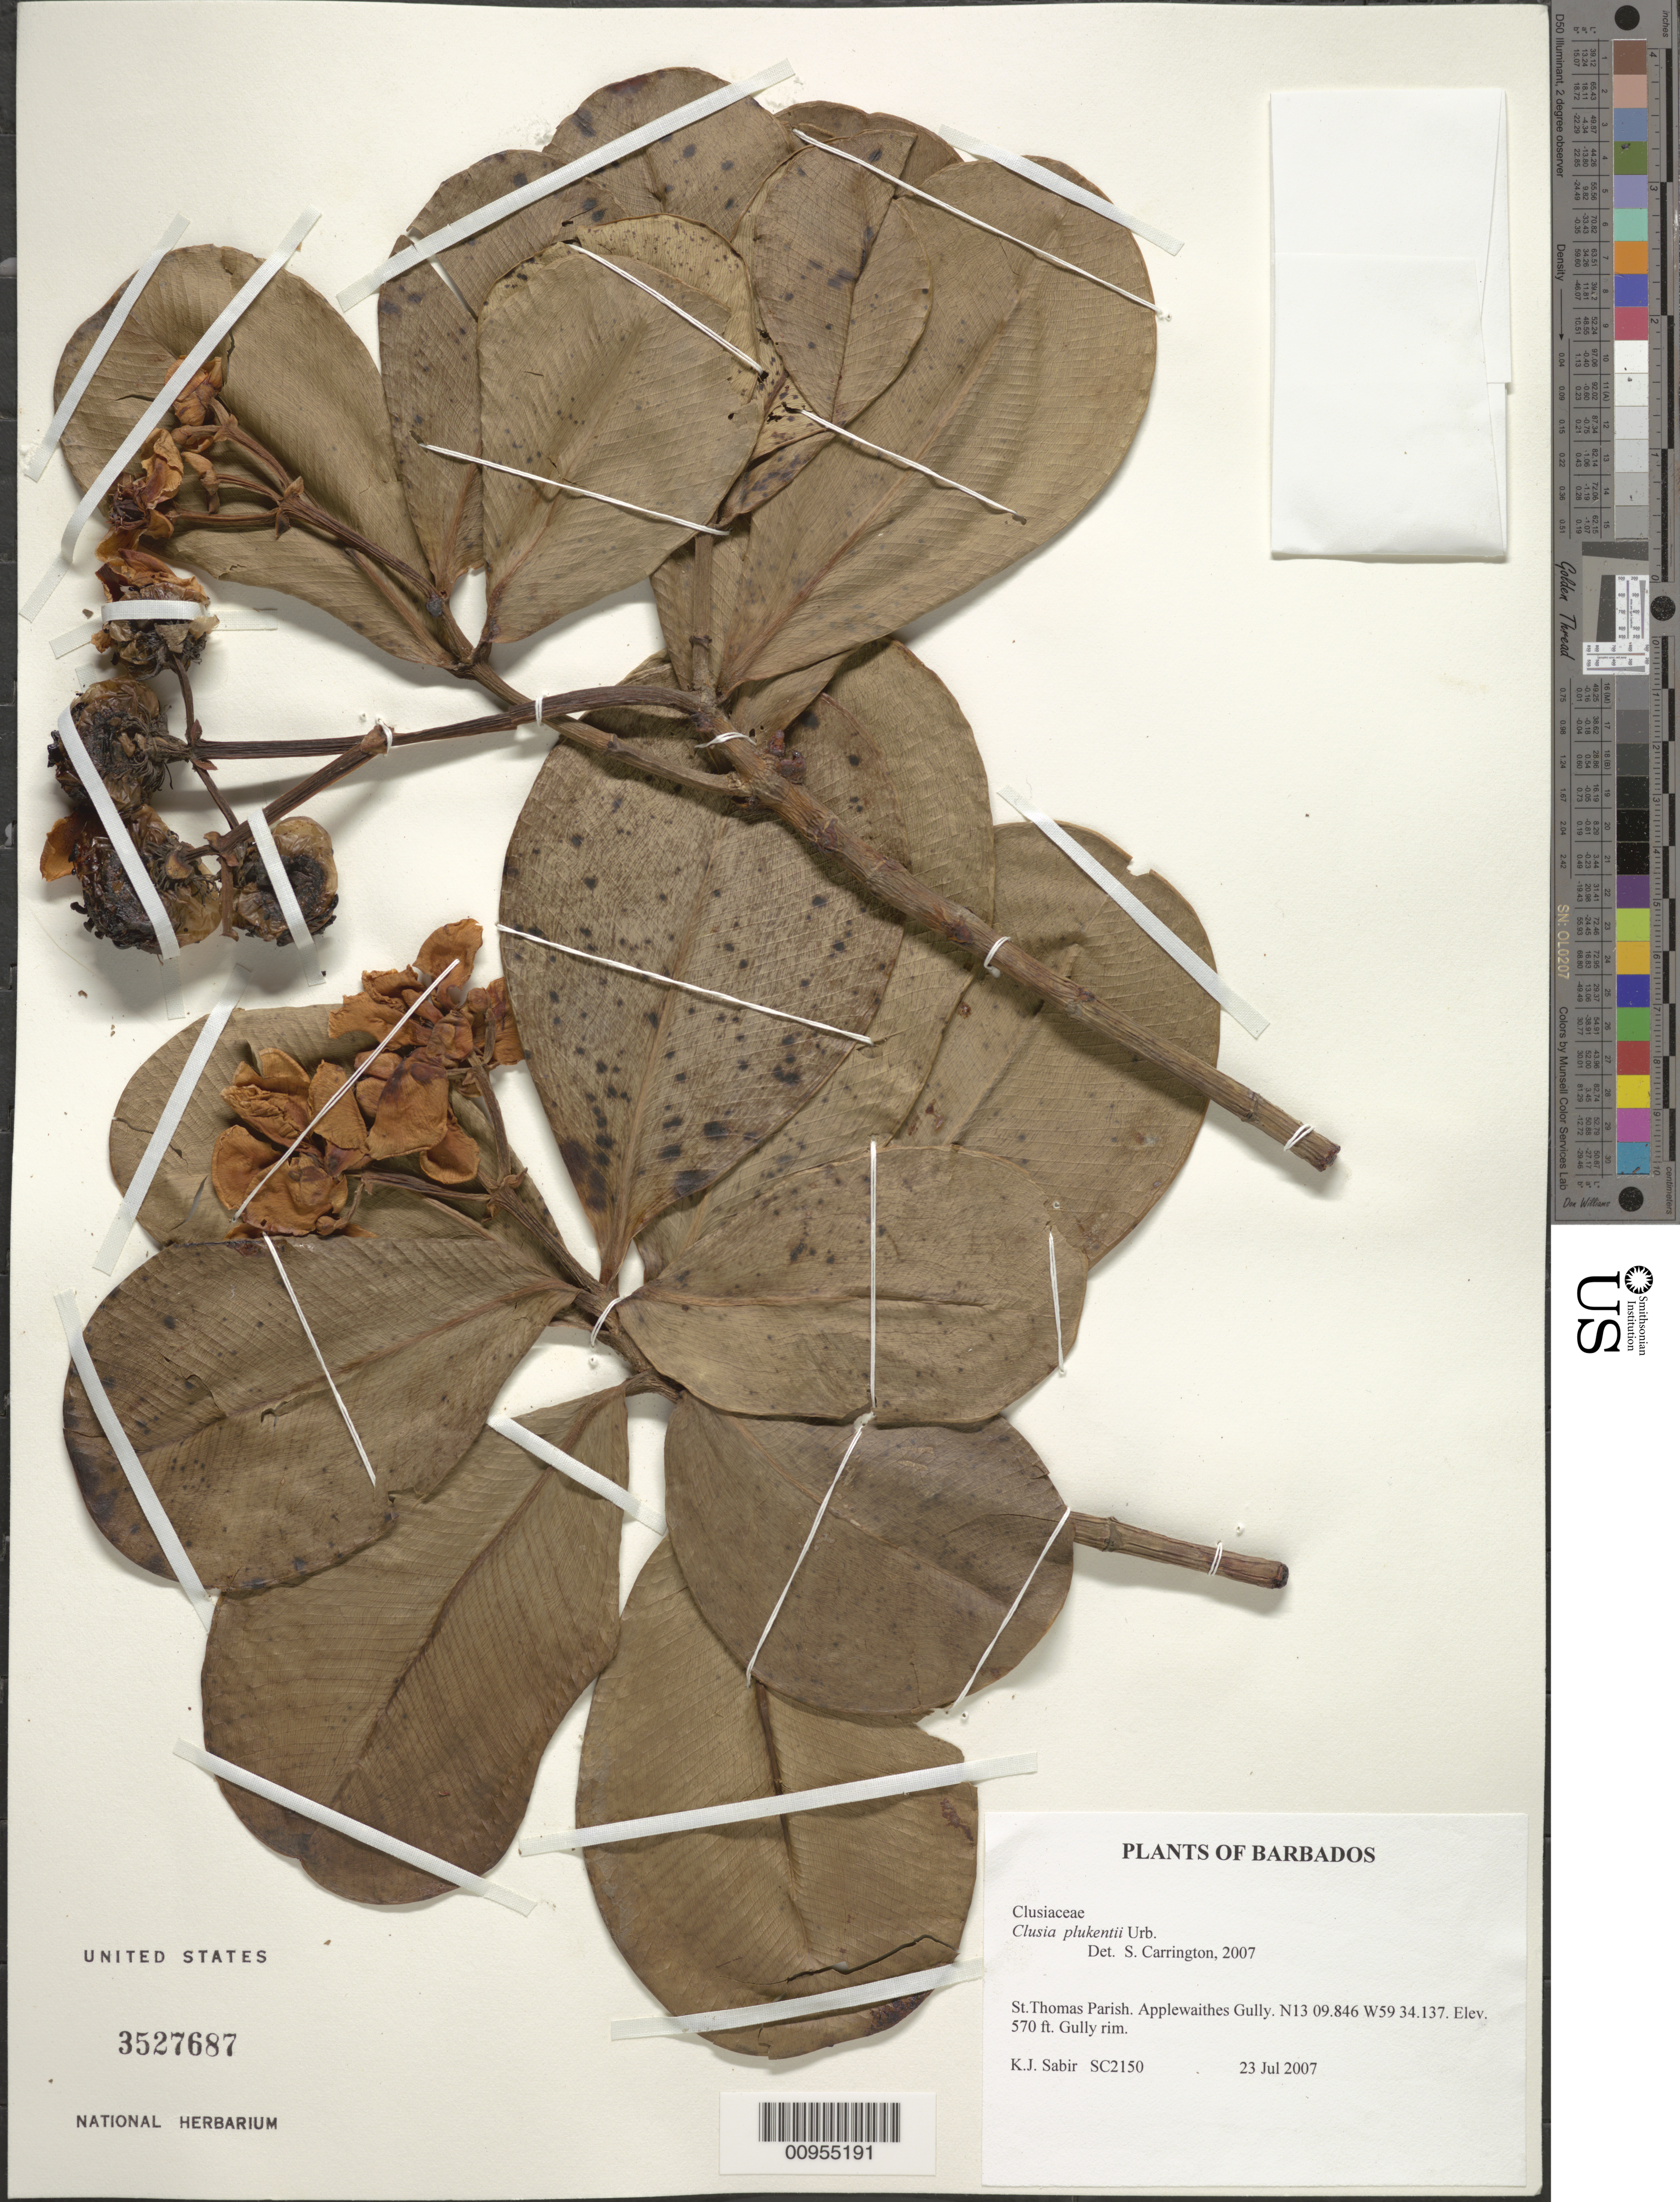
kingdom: Plantae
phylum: Tracheophyta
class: Magnoliopsida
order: Malpighiales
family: Clusiaceae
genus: Clusia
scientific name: Clusia plukenetii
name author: Urb.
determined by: Carrington, C. M. S.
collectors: K. Sabir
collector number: SC 2150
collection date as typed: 23 Jul 2007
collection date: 2007-07-23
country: Barbados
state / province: Saint Thomas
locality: Applewaithes Gully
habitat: gully rim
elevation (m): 174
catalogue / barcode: US 3527687